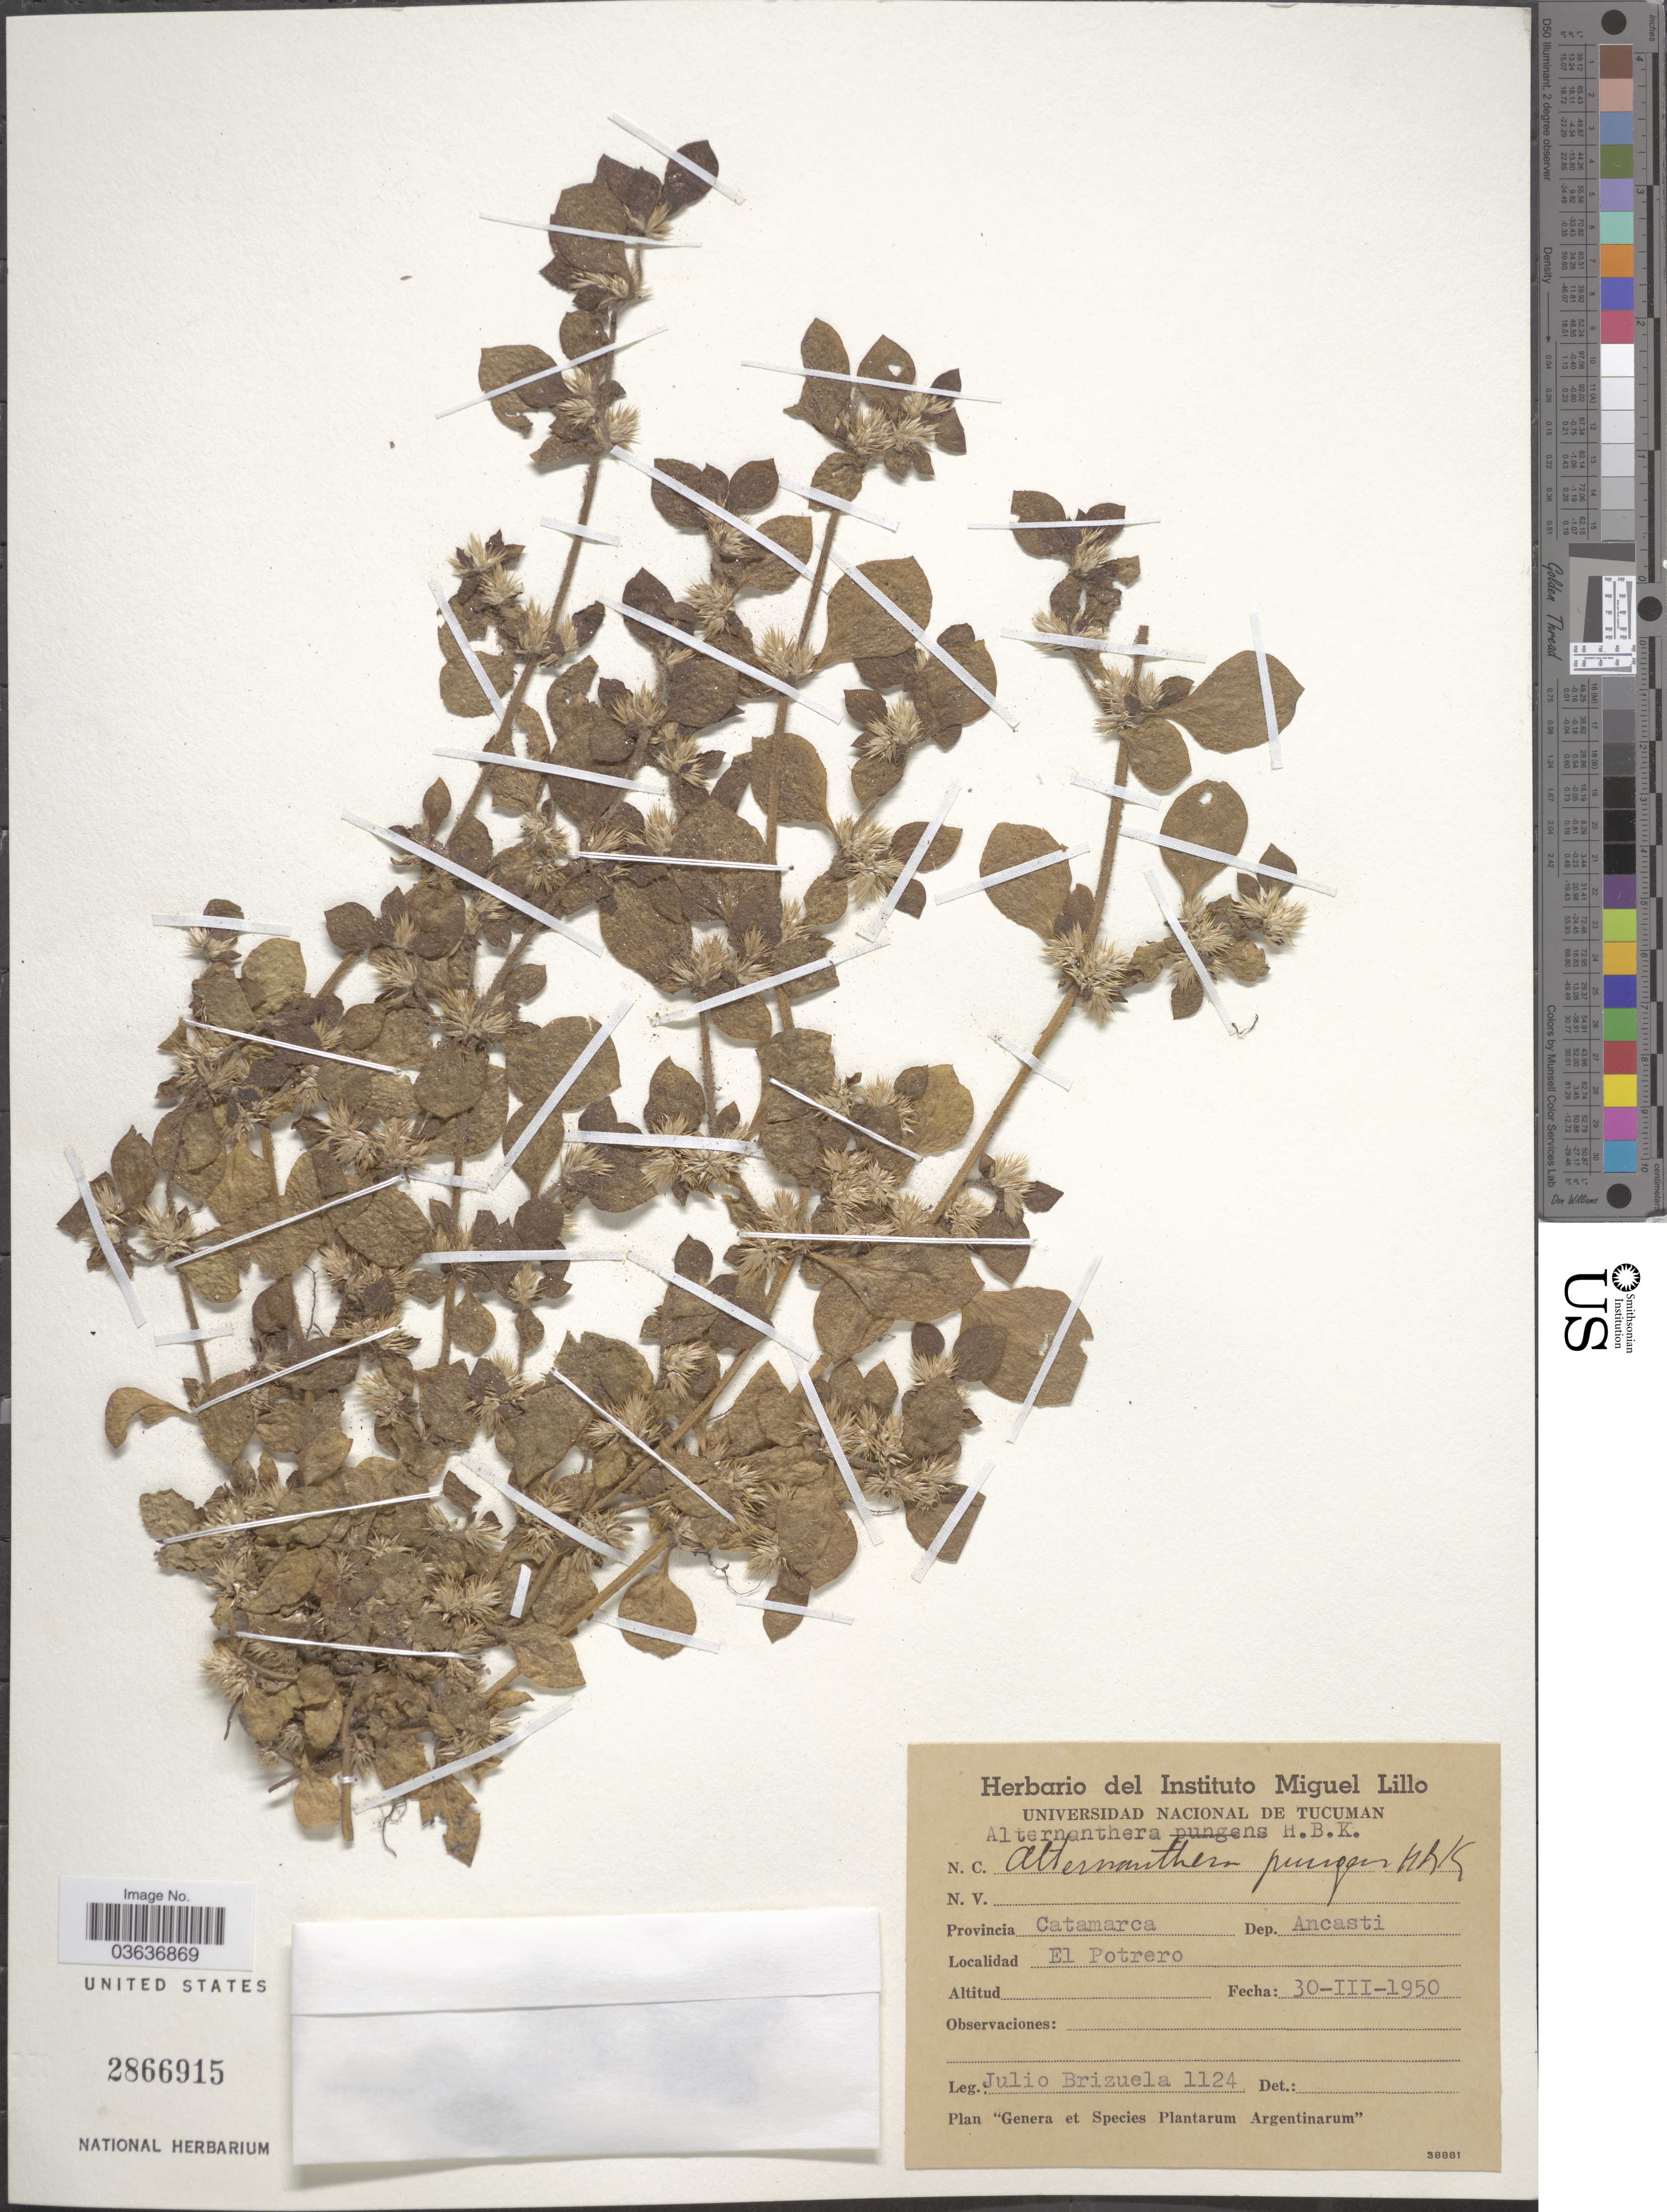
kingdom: Plantae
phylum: Tracheophyta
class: Magnoliopsida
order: Caryophyllales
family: Amaranthaceae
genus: Alternanthera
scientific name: Alternanthera pungens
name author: Kunth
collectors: J. Brizuela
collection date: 1950-03-30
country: Argentina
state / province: Catamarca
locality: Dep. Ancasti. El Potreto.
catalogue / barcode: US 2866915